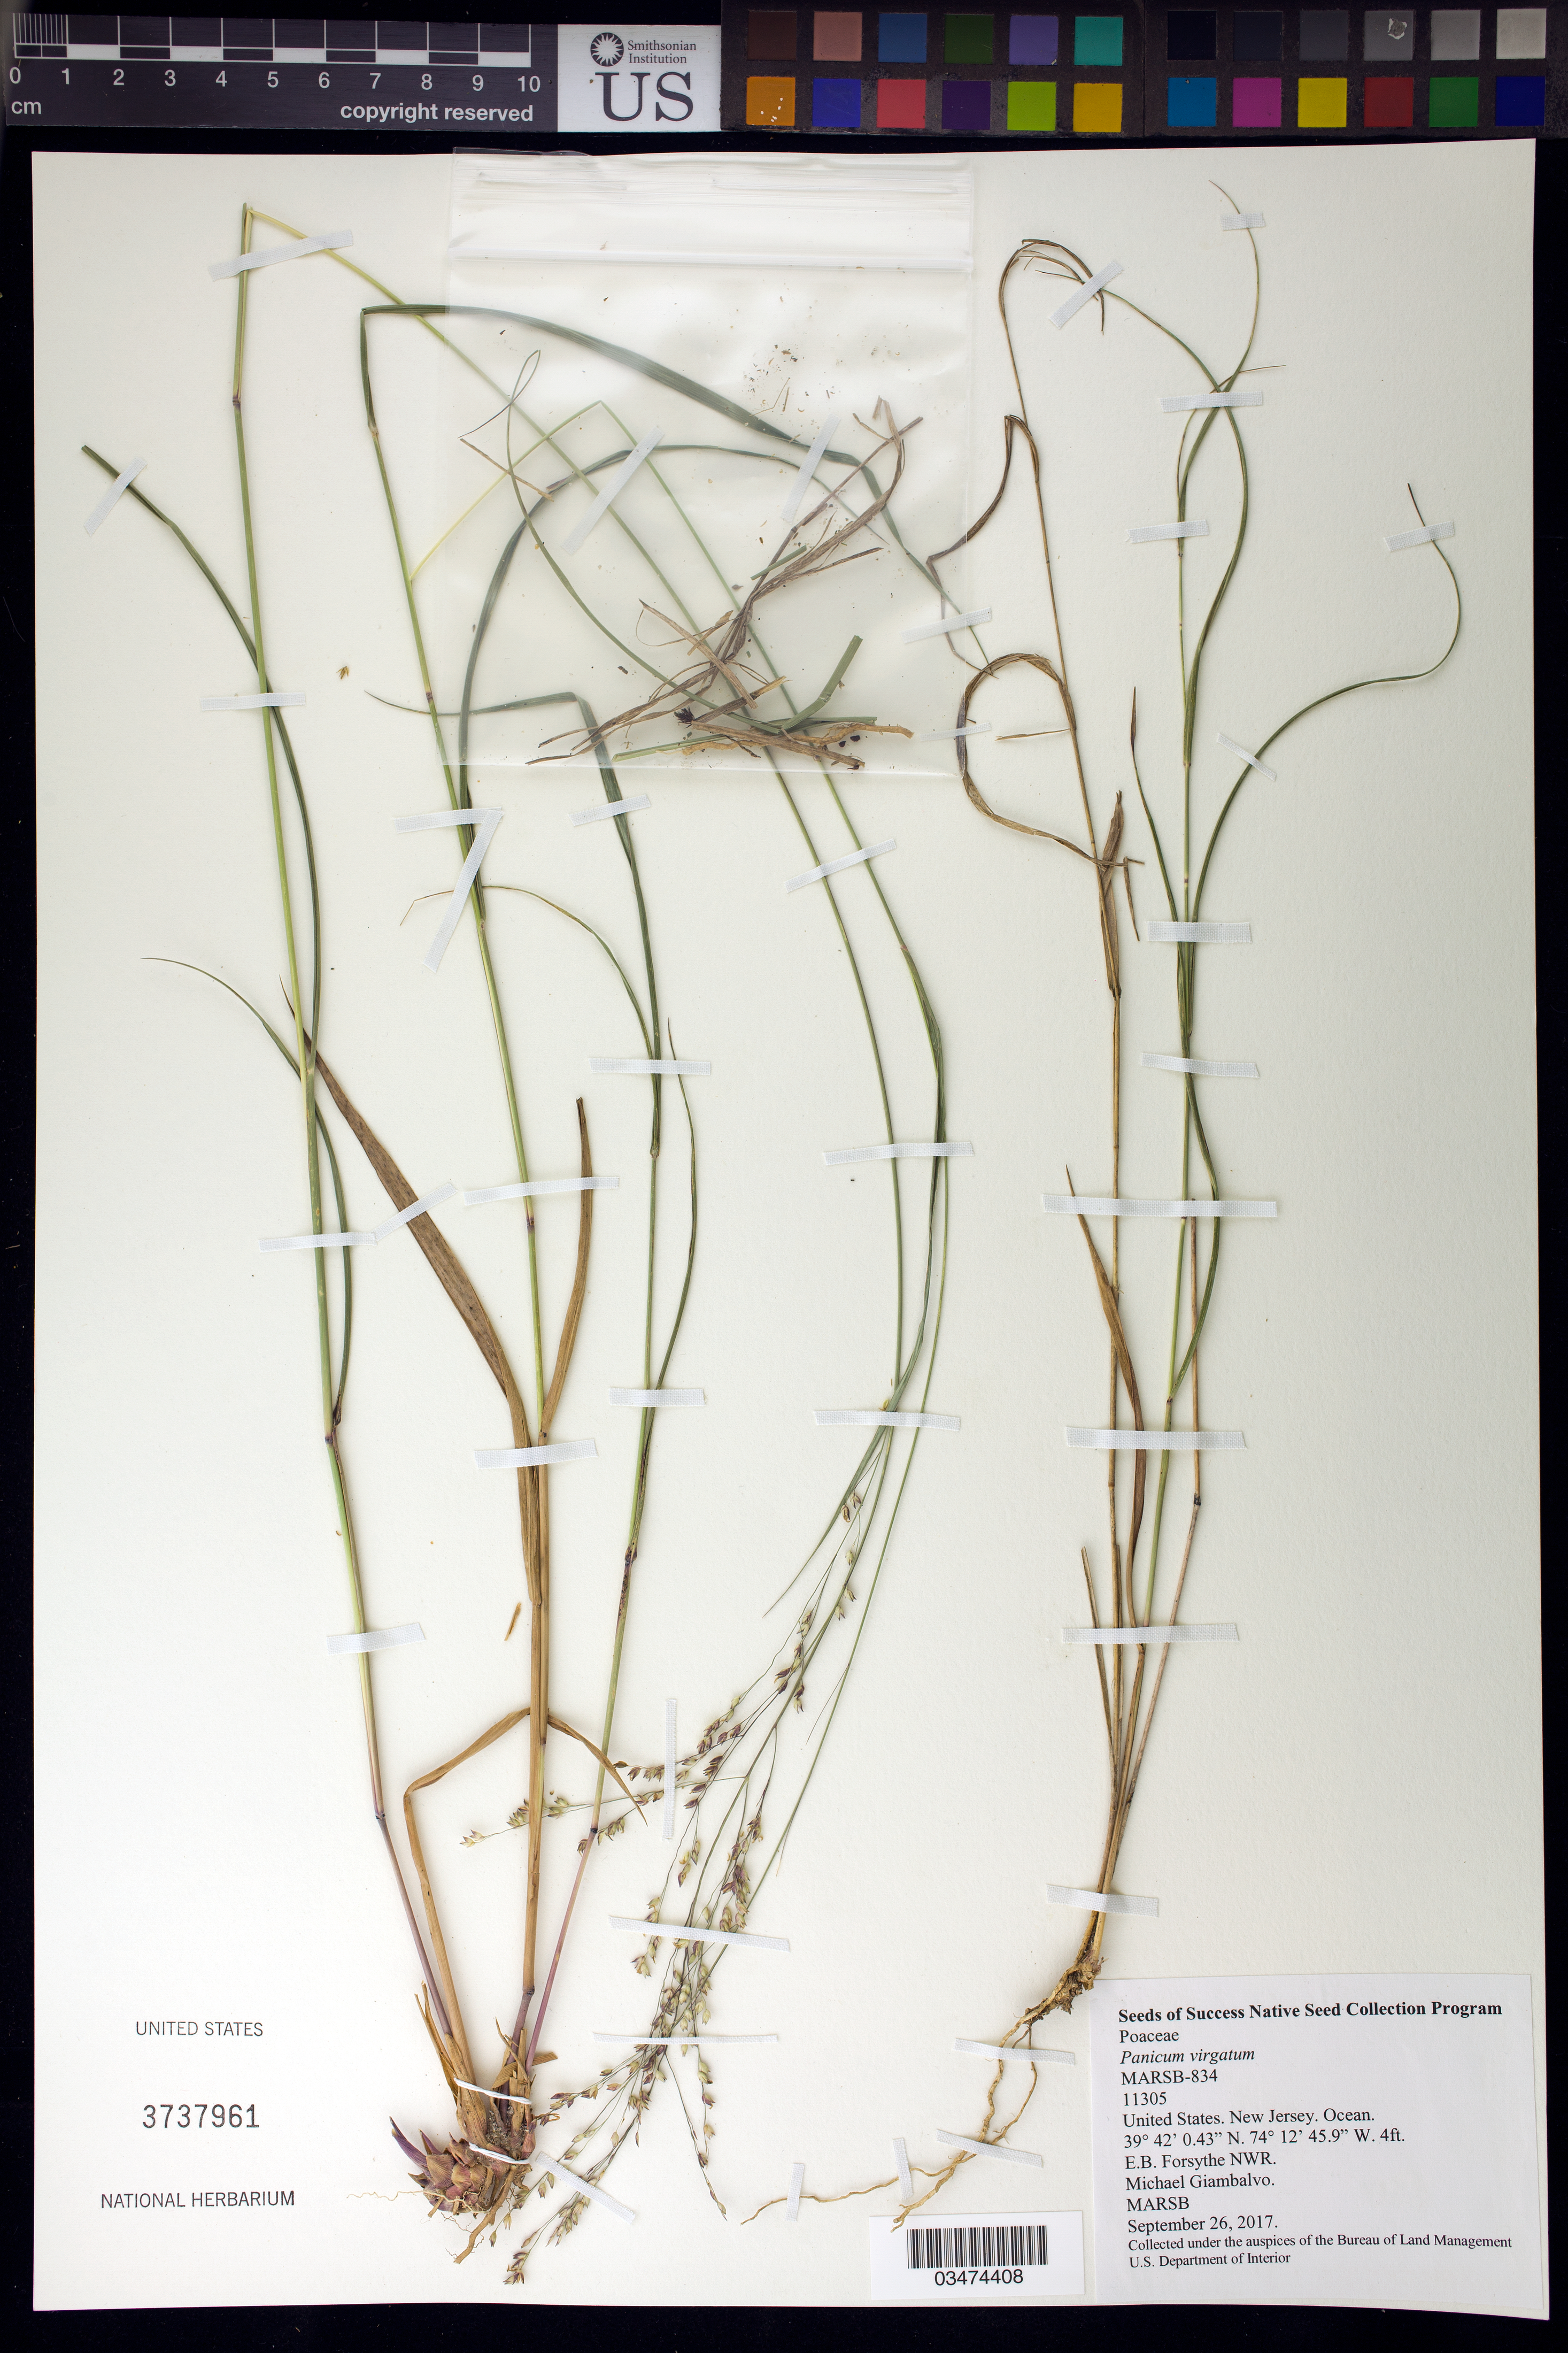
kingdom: Plantae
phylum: Tracheophyta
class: Liliopsida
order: Poales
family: Poaceae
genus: Panicum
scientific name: Panicum virgatum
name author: L.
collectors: M. Giambalvo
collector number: MARSB-834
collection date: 2017-09-26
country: United States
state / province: New Jersey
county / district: Ocean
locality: EB Forsythe National Wildlife Refuge, Beach Avenue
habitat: Tidal Salt Marsh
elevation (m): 1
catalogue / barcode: US 3737961